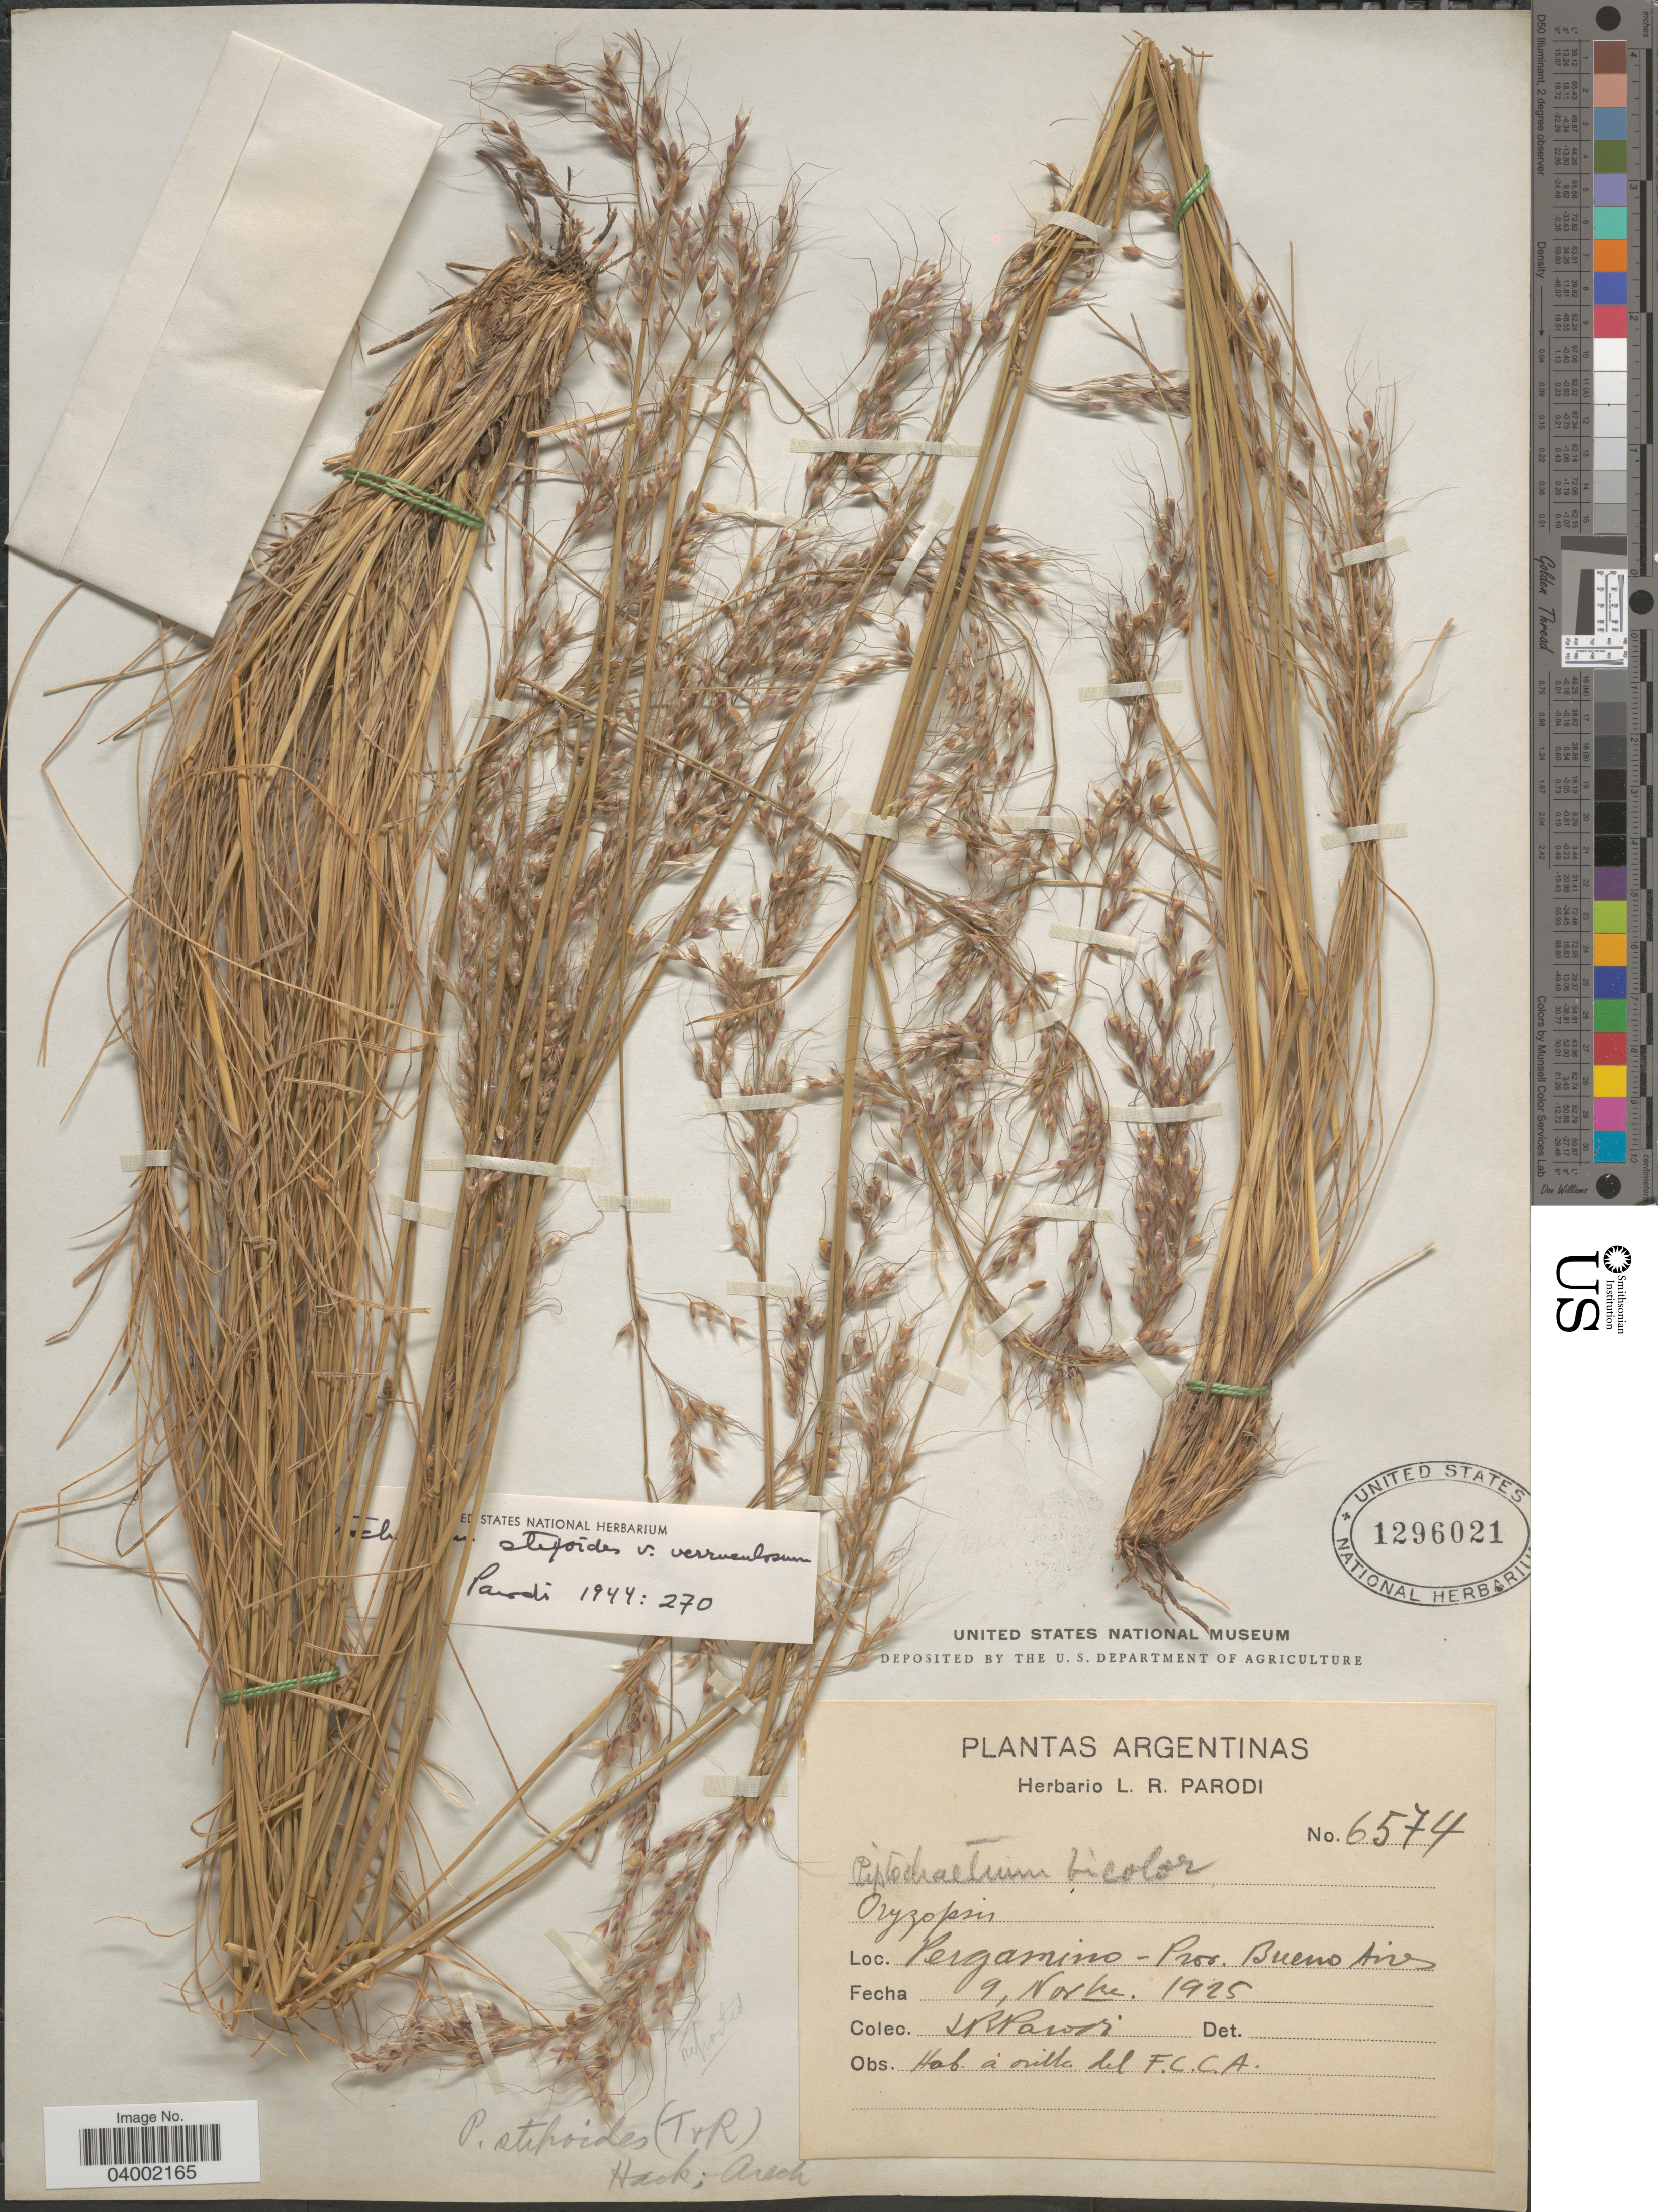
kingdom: Plantae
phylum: Tracheophyta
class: Liliopsida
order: Poales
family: Poaceae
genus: Piptochaetium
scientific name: Piptochaetium stipoides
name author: (Trin. & Rupr.) Hack. & Arechav.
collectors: L. R. Parodi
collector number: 6574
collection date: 1925-11-09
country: Argentina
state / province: Buenos Aires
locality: Pergamino - Prov. Buenos Airs. Á orilla del F.C.C.A.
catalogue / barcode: US 1296021